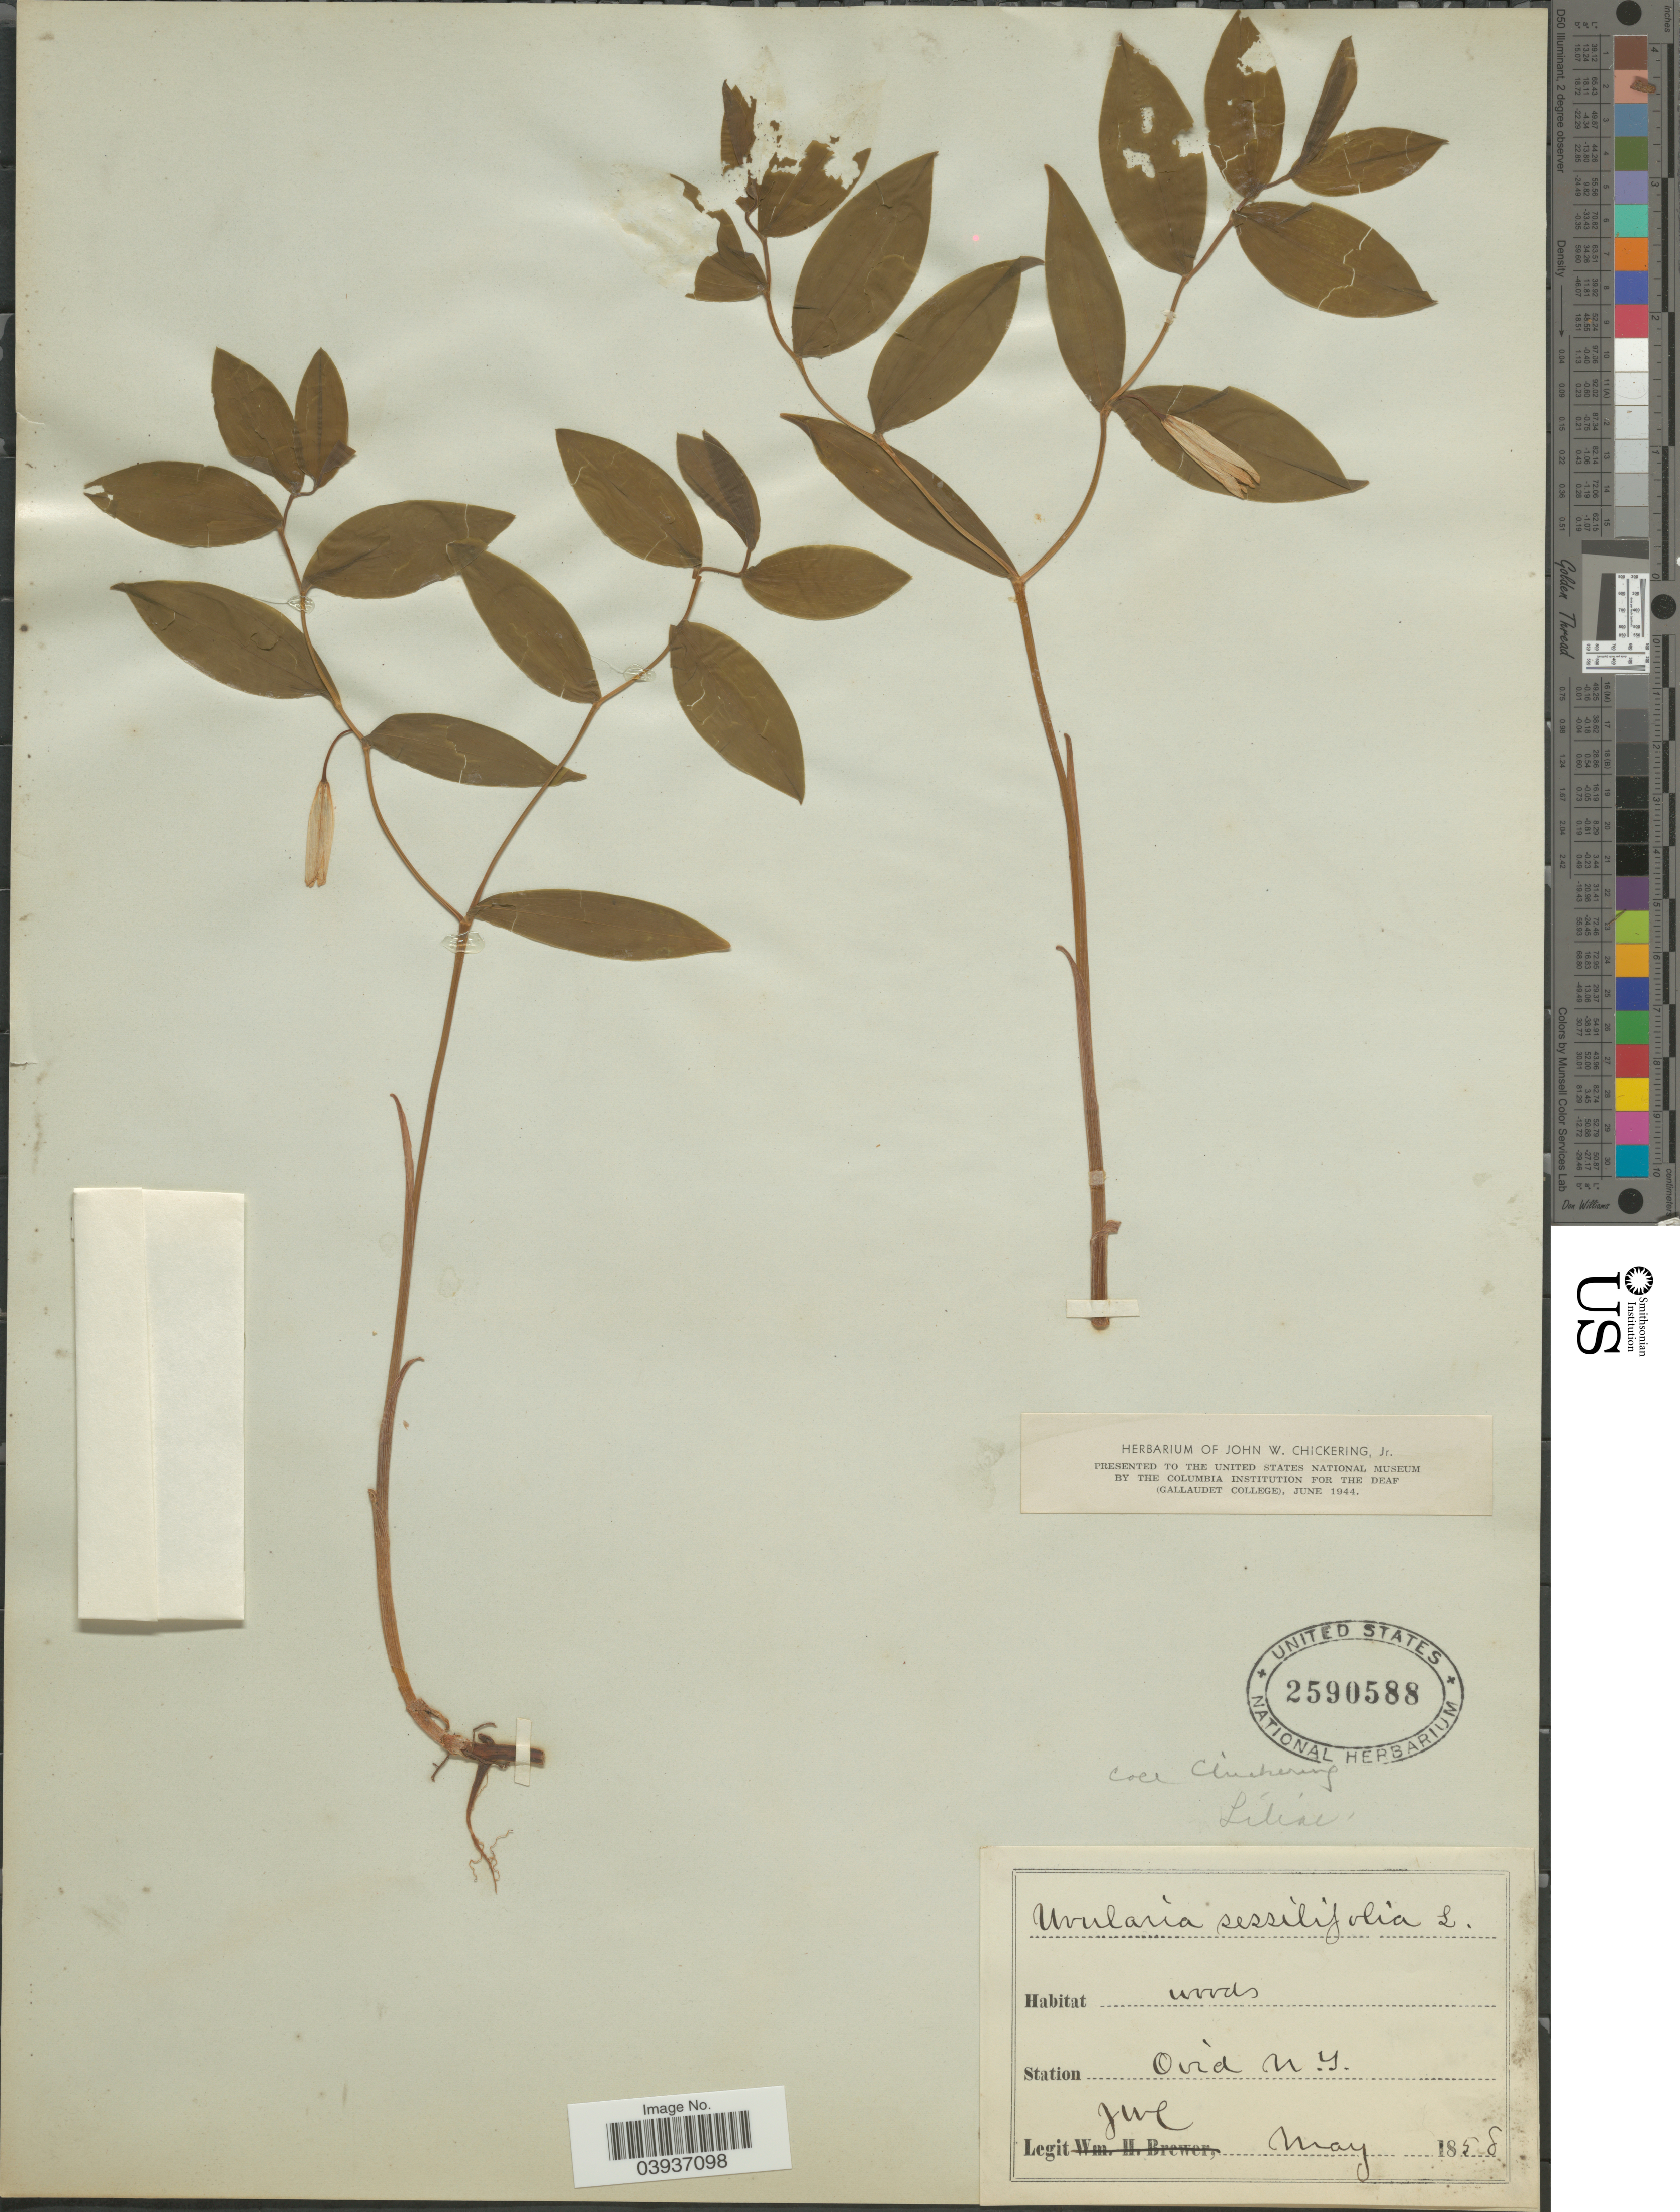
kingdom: Plantae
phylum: Tracheophyta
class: Liliopsida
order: Liliales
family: Colchicaceae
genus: Uvularia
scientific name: Uvularia sessilifolia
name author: L.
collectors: J. Chickering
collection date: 1858-05/1858-06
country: United States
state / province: New York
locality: Station Ovid.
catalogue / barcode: US 2590588